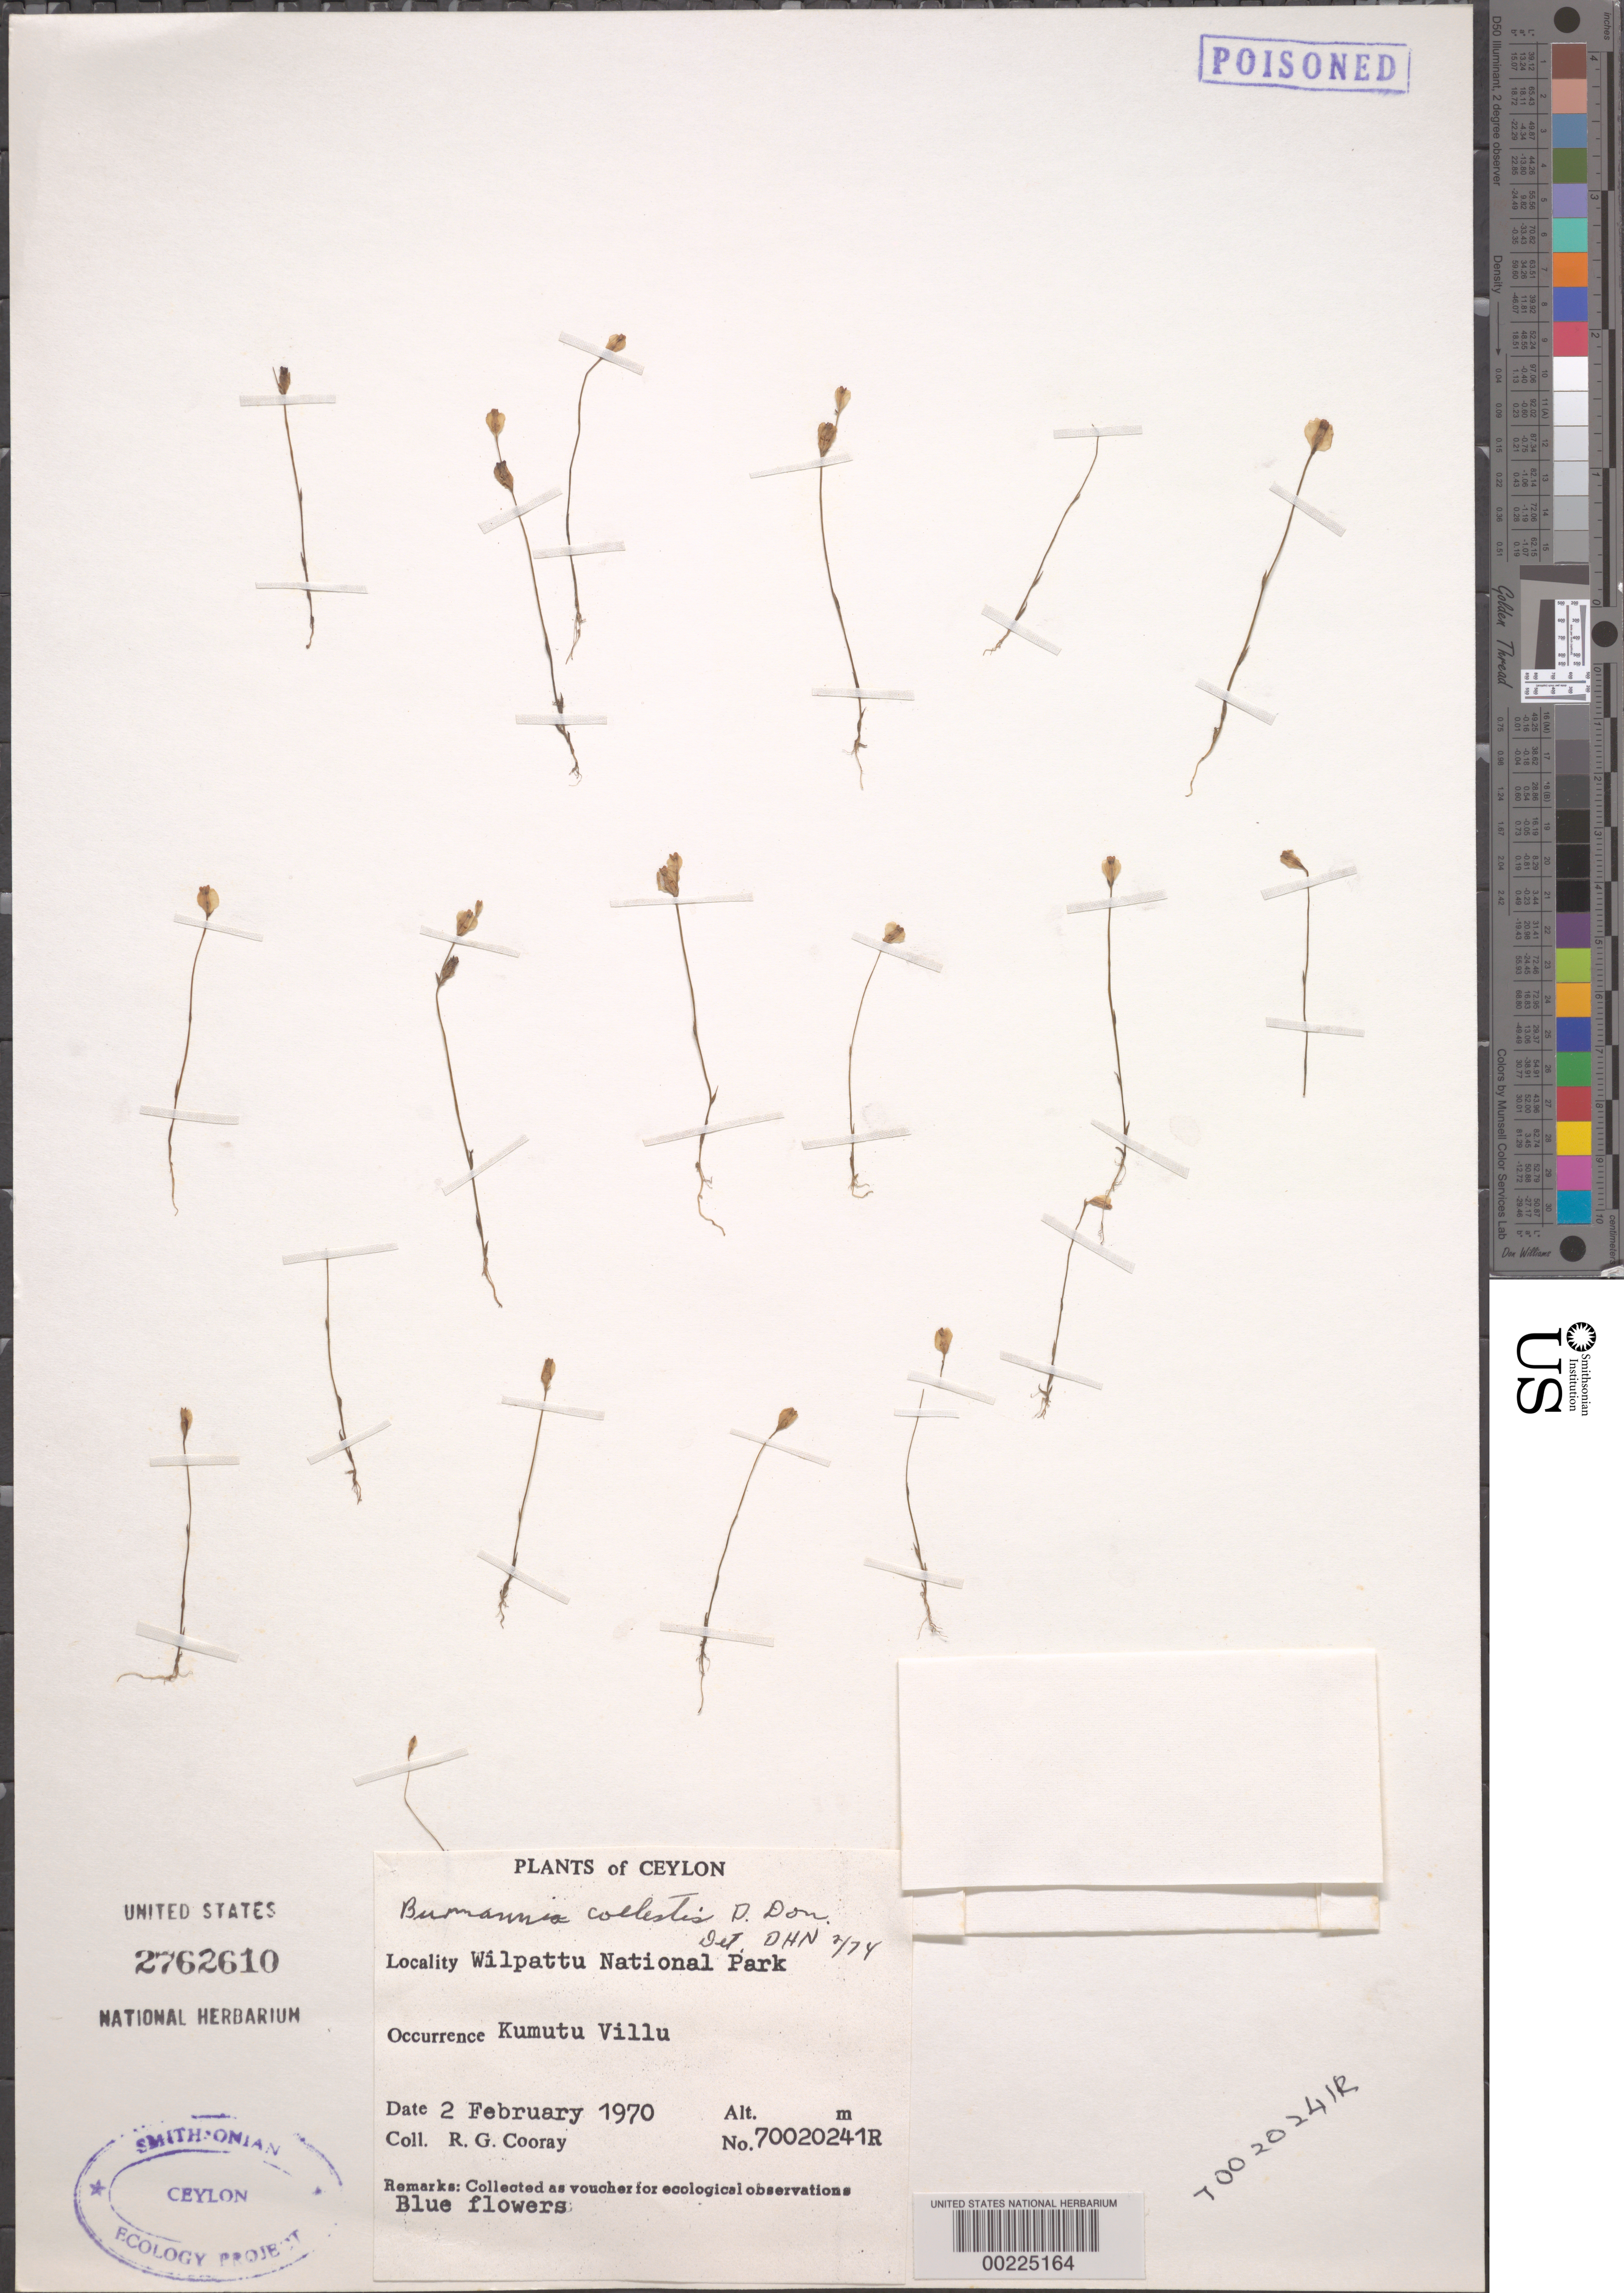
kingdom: Plantae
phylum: Tracheophyta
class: Liliopsida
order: Dioscoreales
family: Burmanniaceae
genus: Burmannia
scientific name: Burmannia coelestis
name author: D. Don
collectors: R. Cooray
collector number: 70020241r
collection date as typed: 02 Feb 1970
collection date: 1970-02-02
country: Sri Lanka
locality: Wilpattu national park; kumutu villu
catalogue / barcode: US 2762610